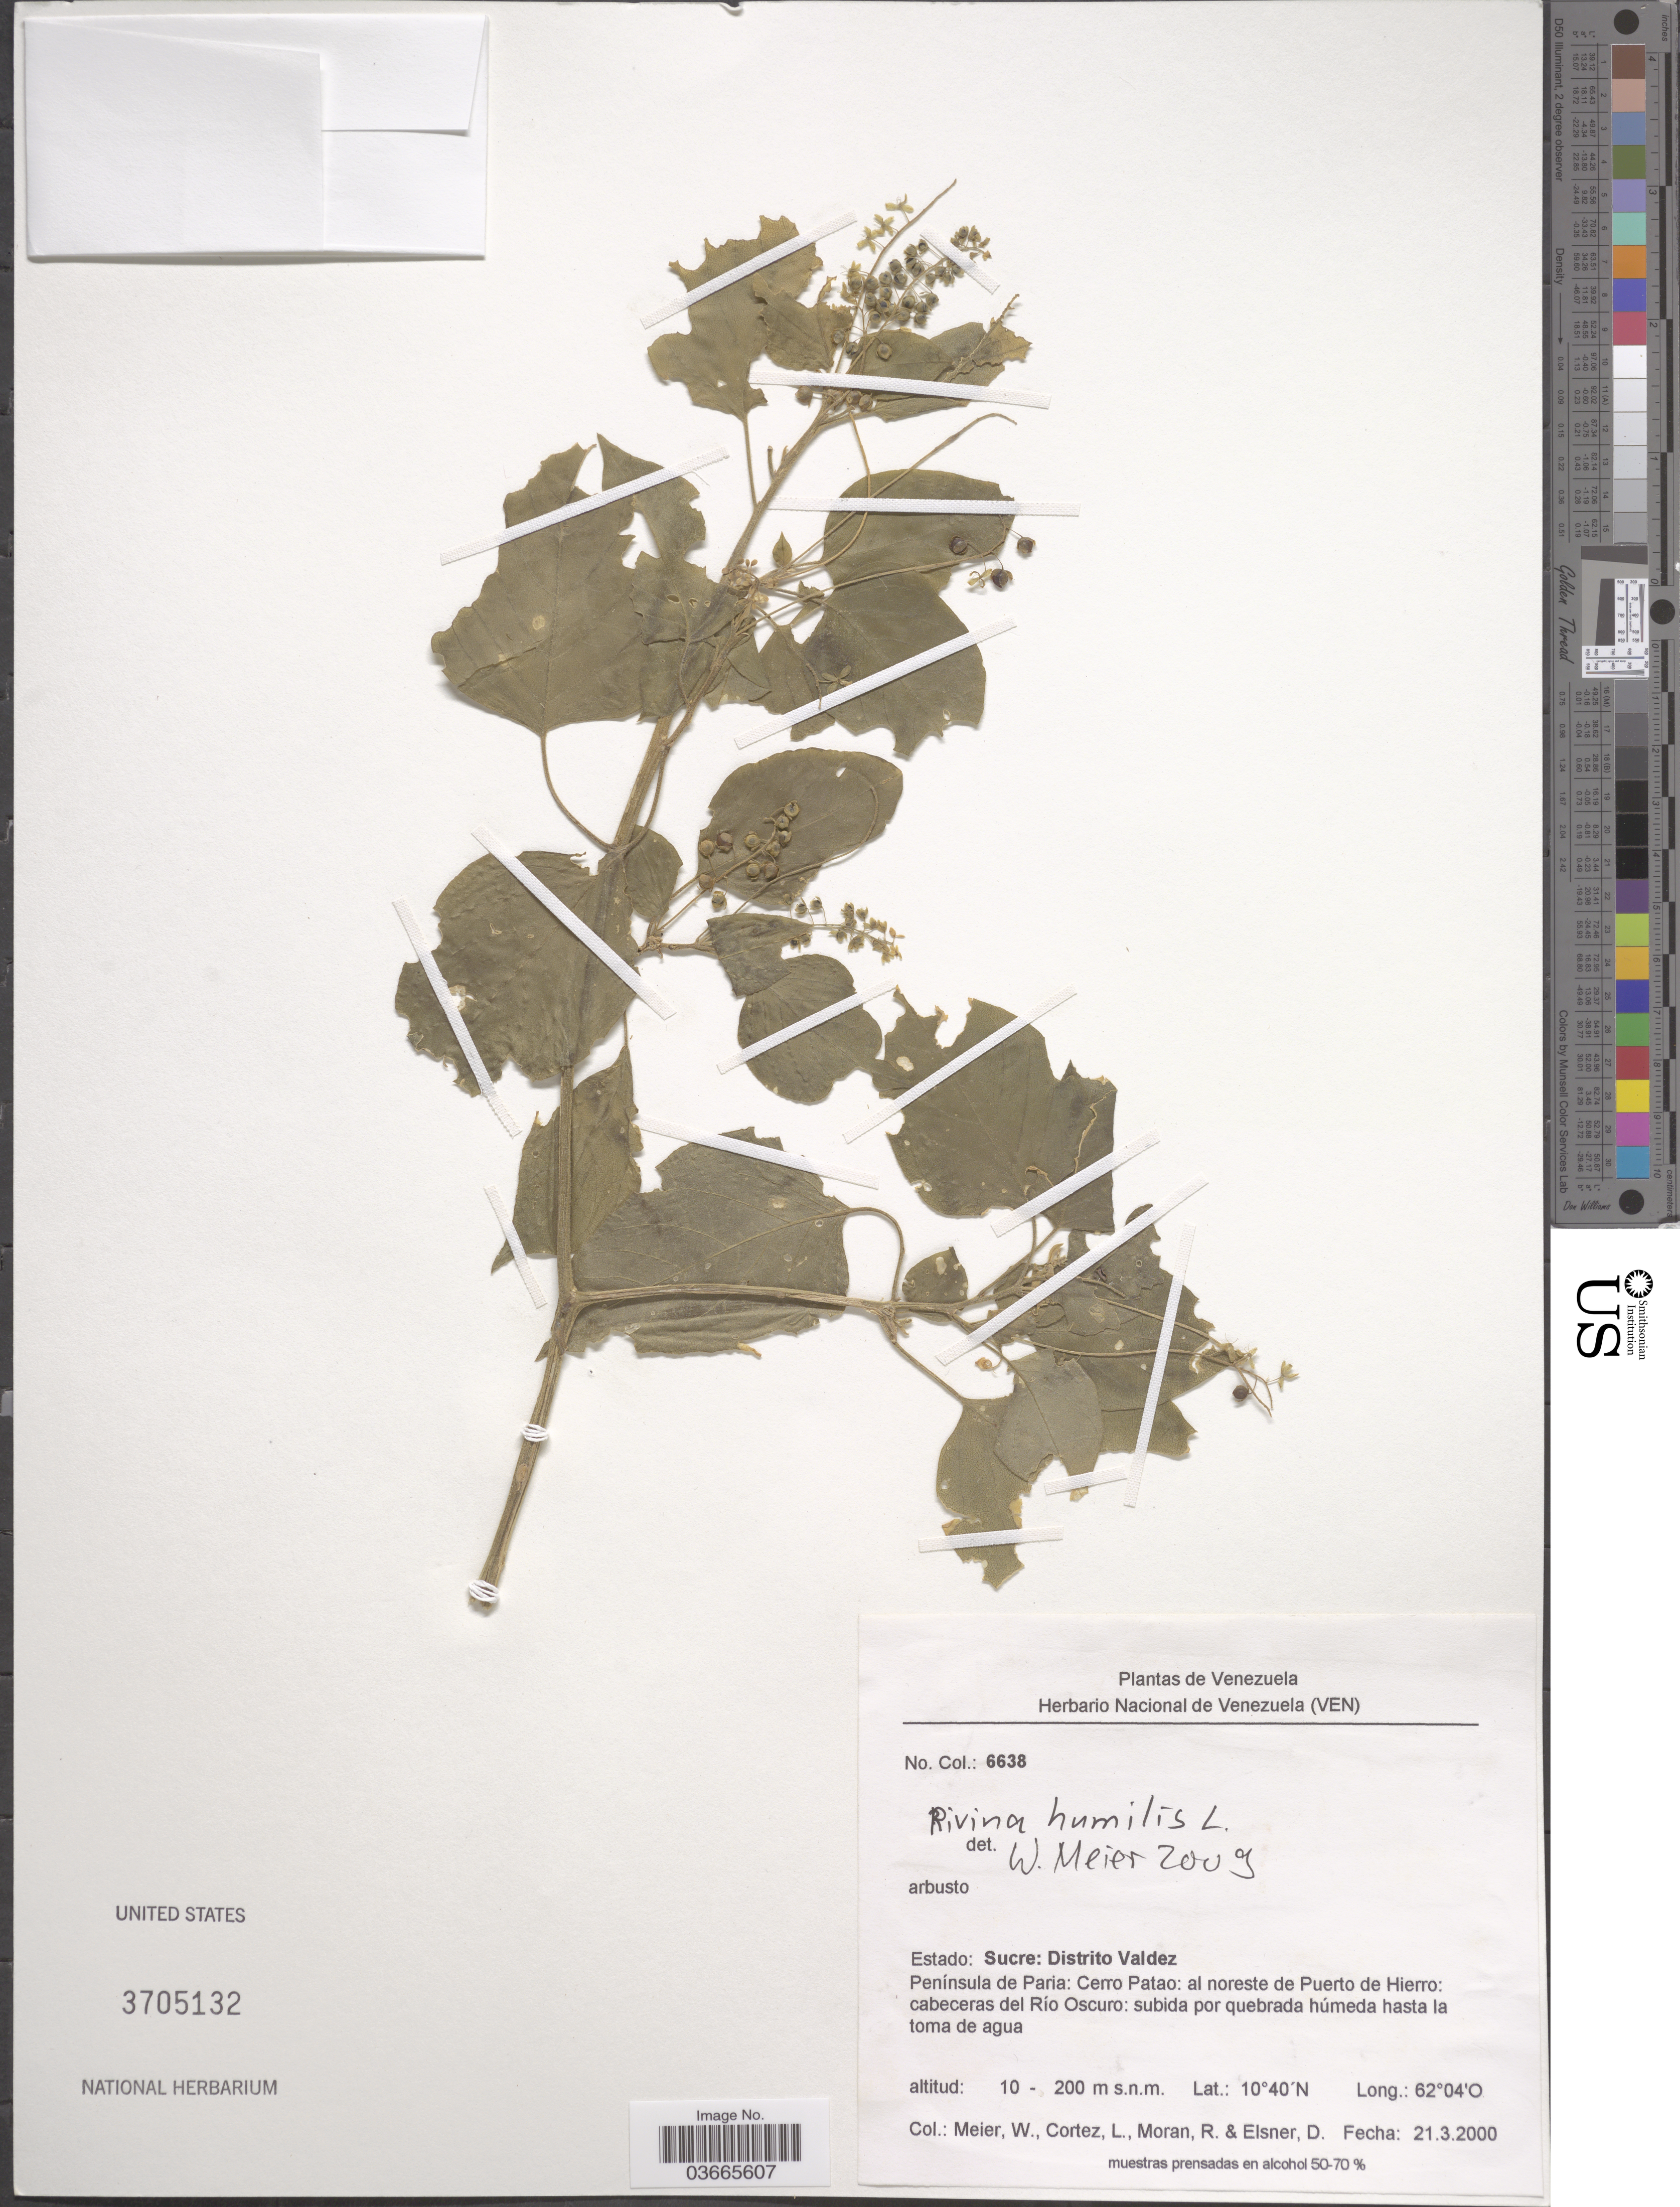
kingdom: Plantae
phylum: Tracheophyta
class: Magnoliopsida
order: Caryophyllales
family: Phytolaccaceae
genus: Rivina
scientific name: Rivina humilis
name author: L.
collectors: W. Meier, L. Cortéz, R. Moran & D. Elsner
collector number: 6638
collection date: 2000-03-21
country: Venezuela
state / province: Sucre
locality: Distrito Valdez. Península de Paria: Cerro Patao: al noreste de Puerto de Hierro: cabeceras del Río Oscuro.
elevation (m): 10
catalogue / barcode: US 3705132